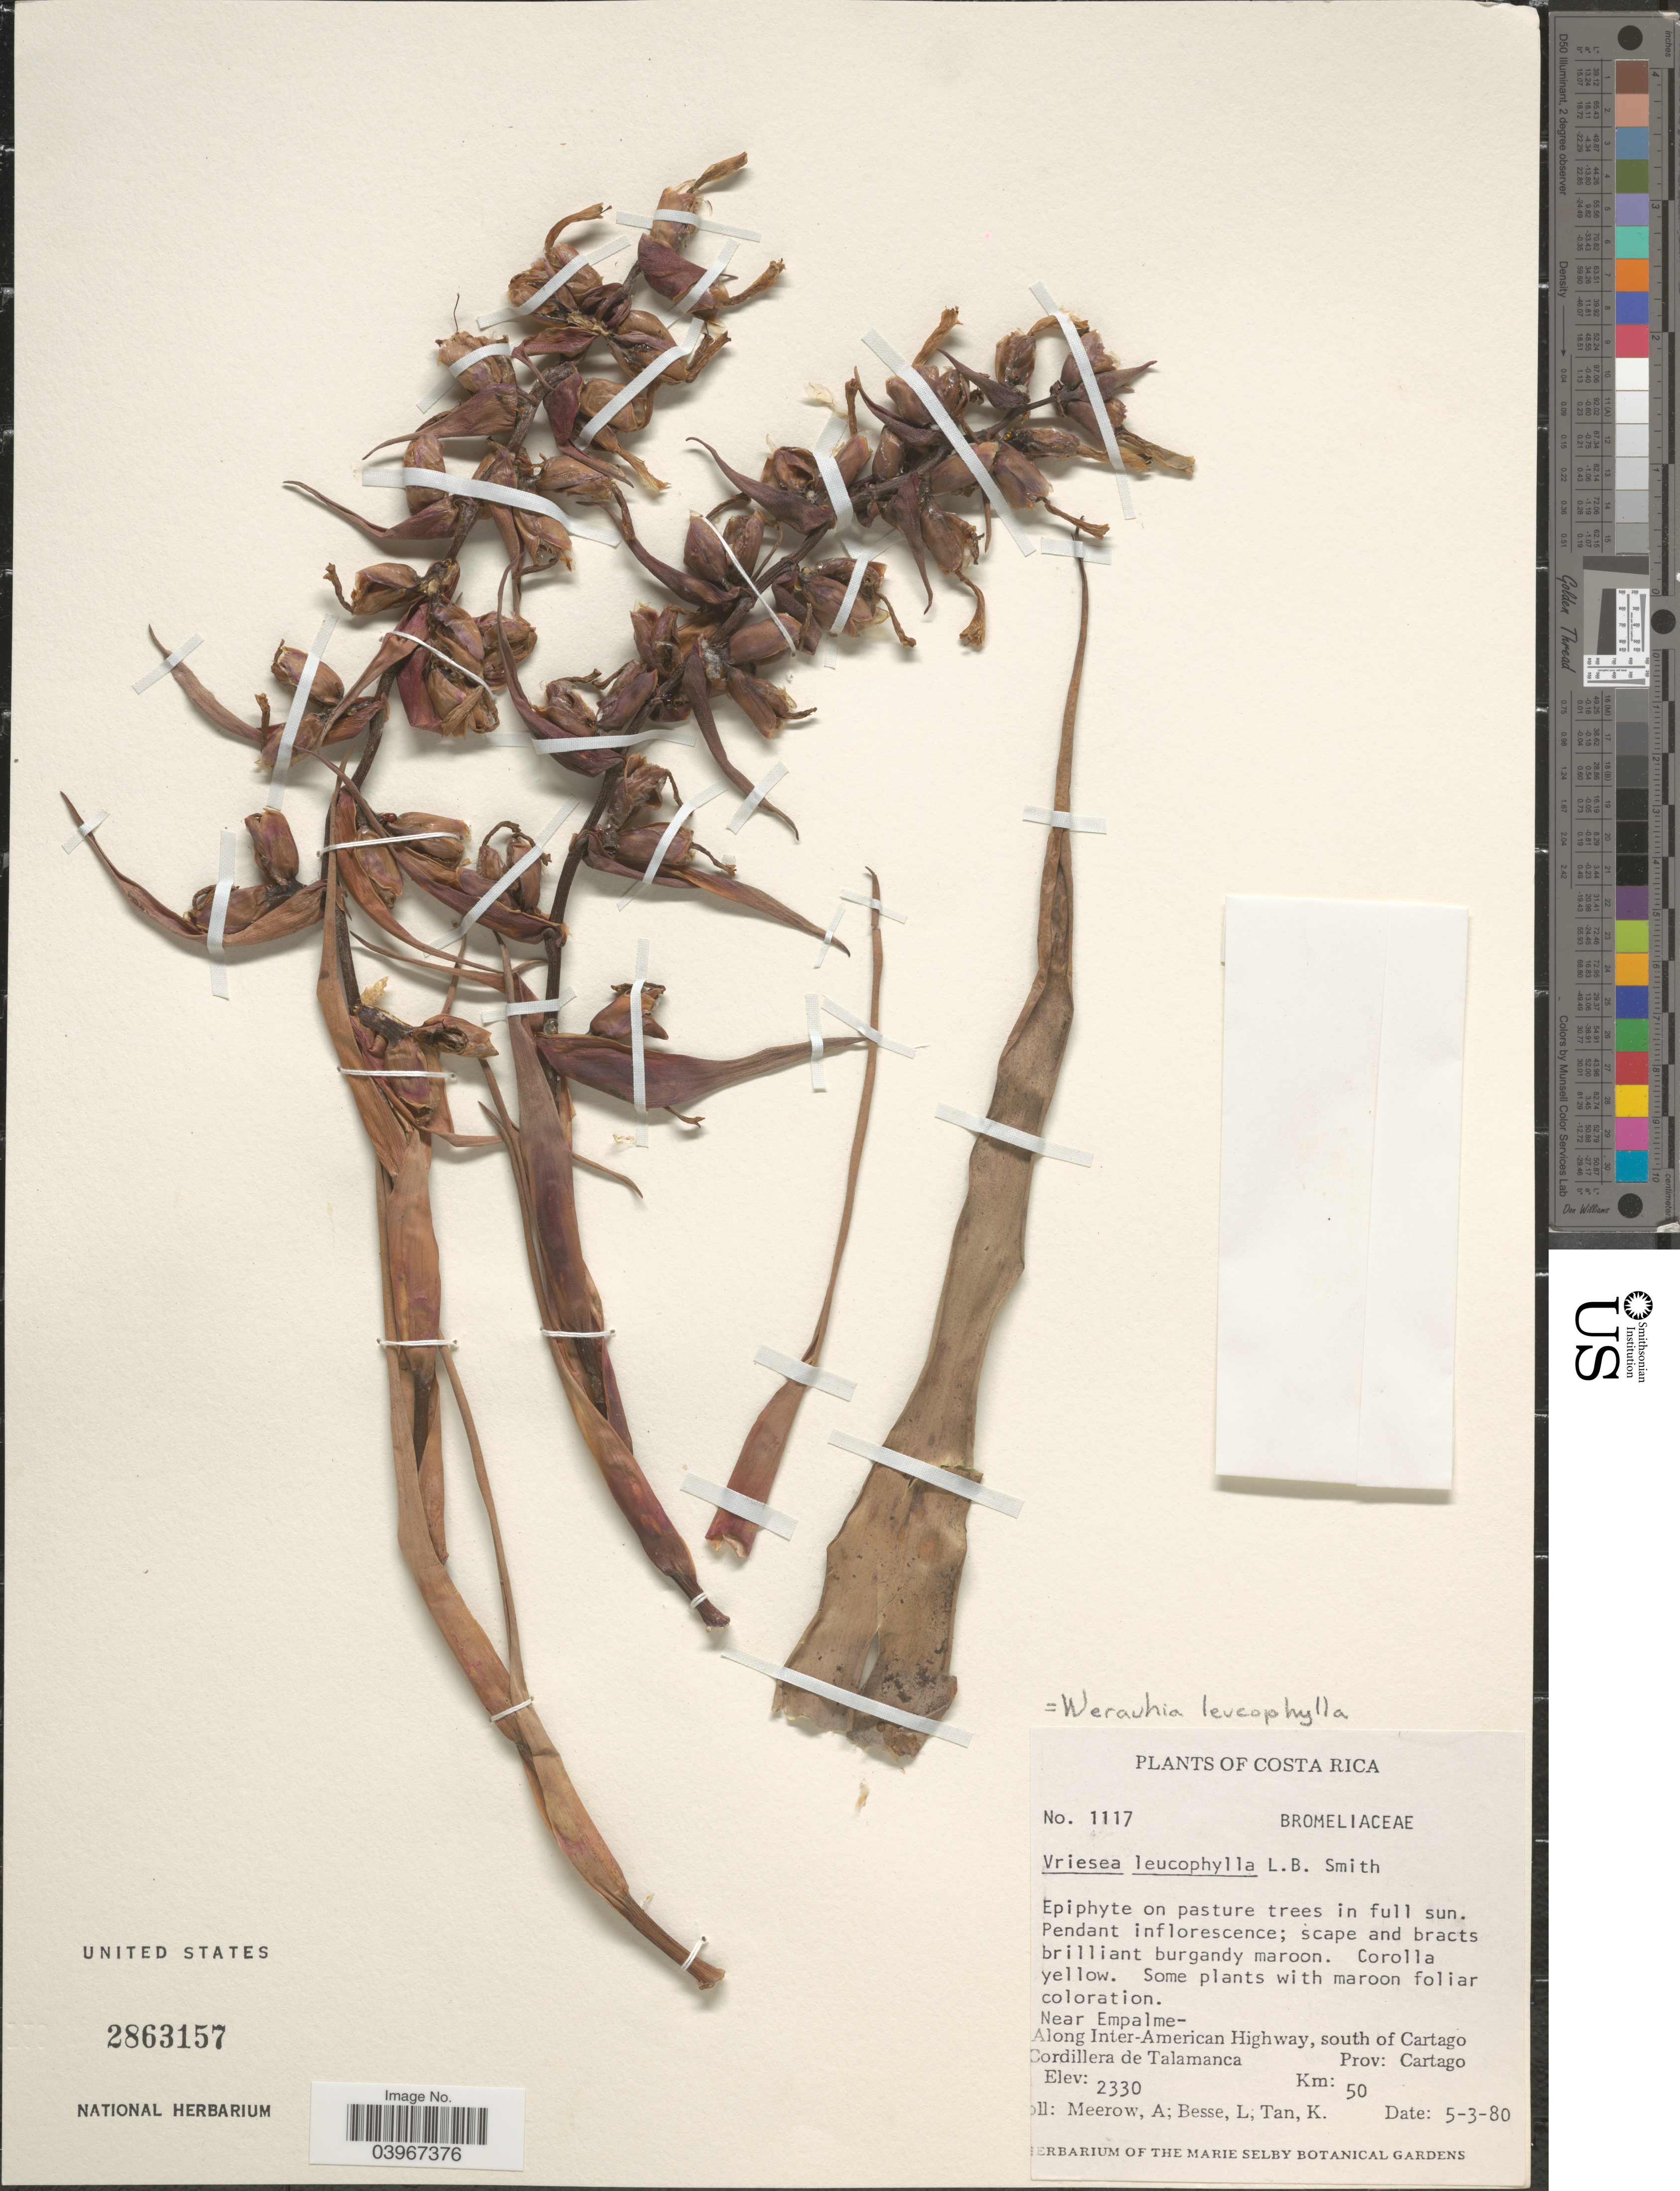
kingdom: Plantae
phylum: Tracheophyta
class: Liliopsida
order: Poales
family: Bromeliaceae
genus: Werauhia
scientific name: Werauhia leucophylla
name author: (L.B. Sm.) J.R. Grant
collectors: A. Meerow, L. Besse & K. Tan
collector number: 1117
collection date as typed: Transcribed d/m/y: 5/3/80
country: Costa Rica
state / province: Cartago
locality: Near Empalme- Along Inter-America Highway, south of Cartago. Cordillera de Talamanca. Km: 50.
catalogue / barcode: US 2863157